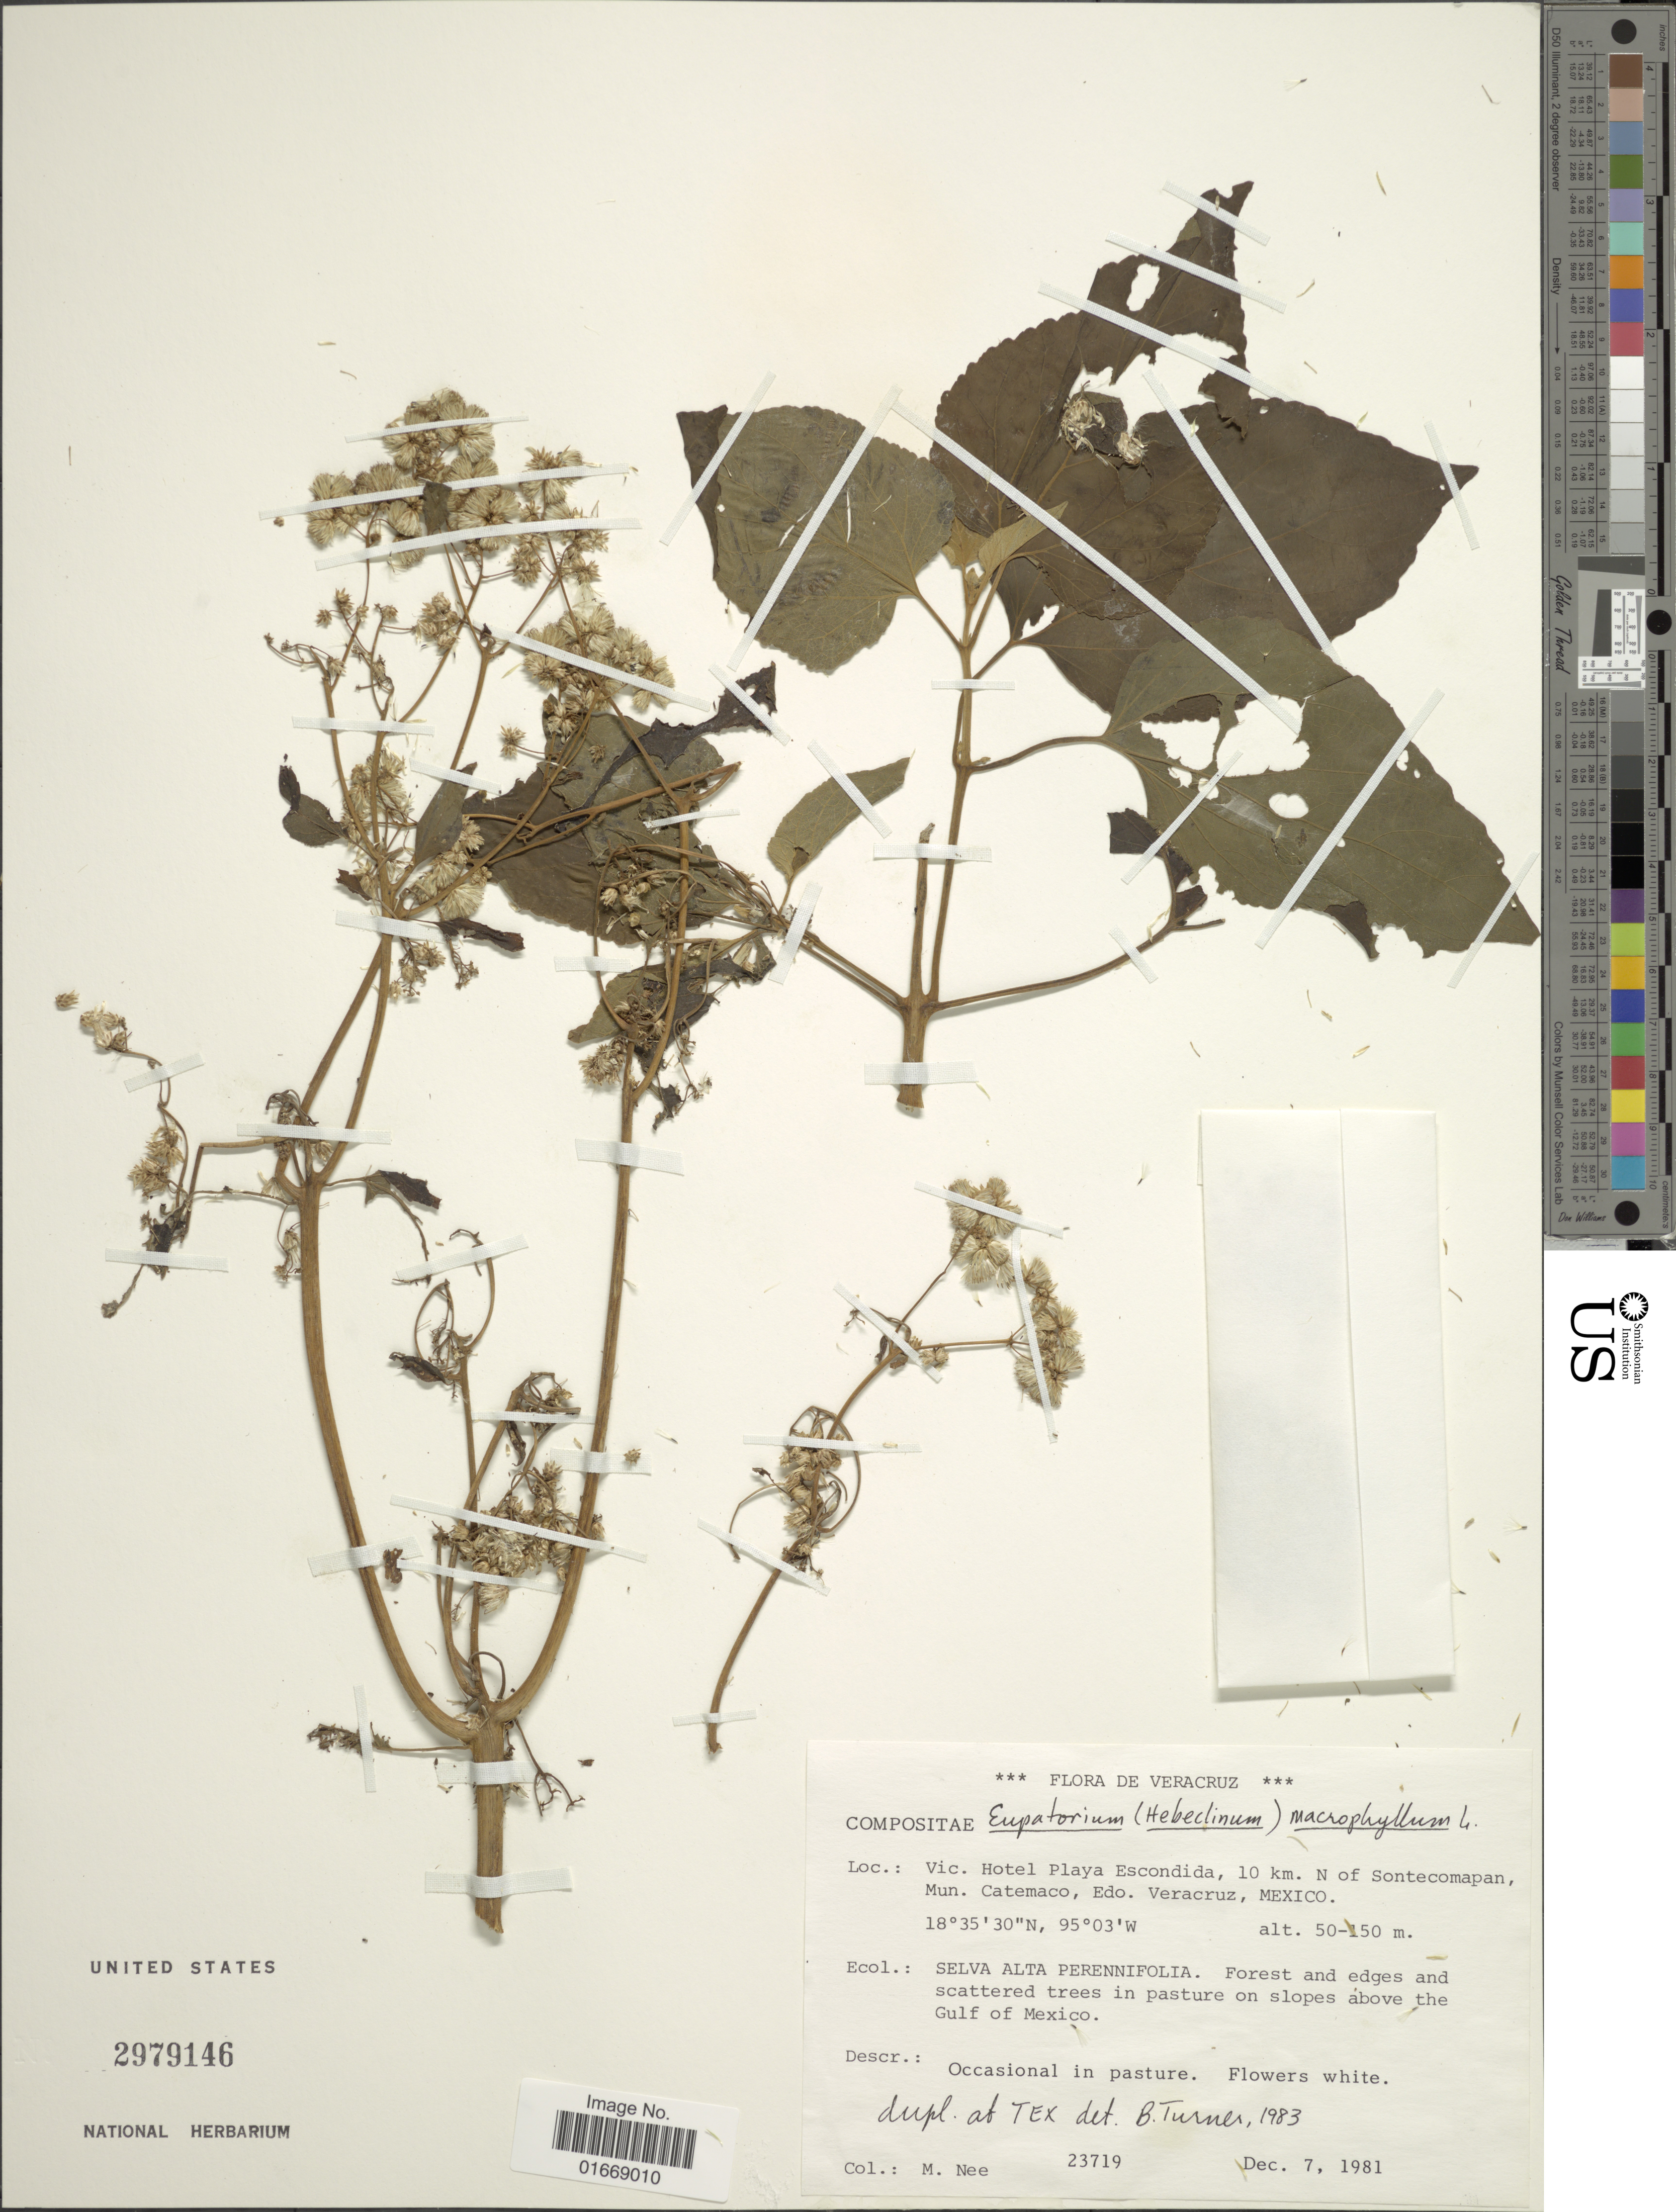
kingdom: Plantae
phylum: Tracheophyta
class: Magnoliopsida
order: Asterales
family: Asteraceae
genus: Hebeclinium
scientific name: Hebeclinium macrophyllum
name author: (L.) DC.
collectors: M. Nee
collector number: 23719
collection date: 1981-12-07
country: Mexico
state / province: Veracruz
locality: Veracruz, Vic. Hotel Playa Escondida, 10 km N of Sontecomapan, Mun. Catemaco, Edo. Veracruz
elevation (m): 50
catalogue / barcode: US 2979146